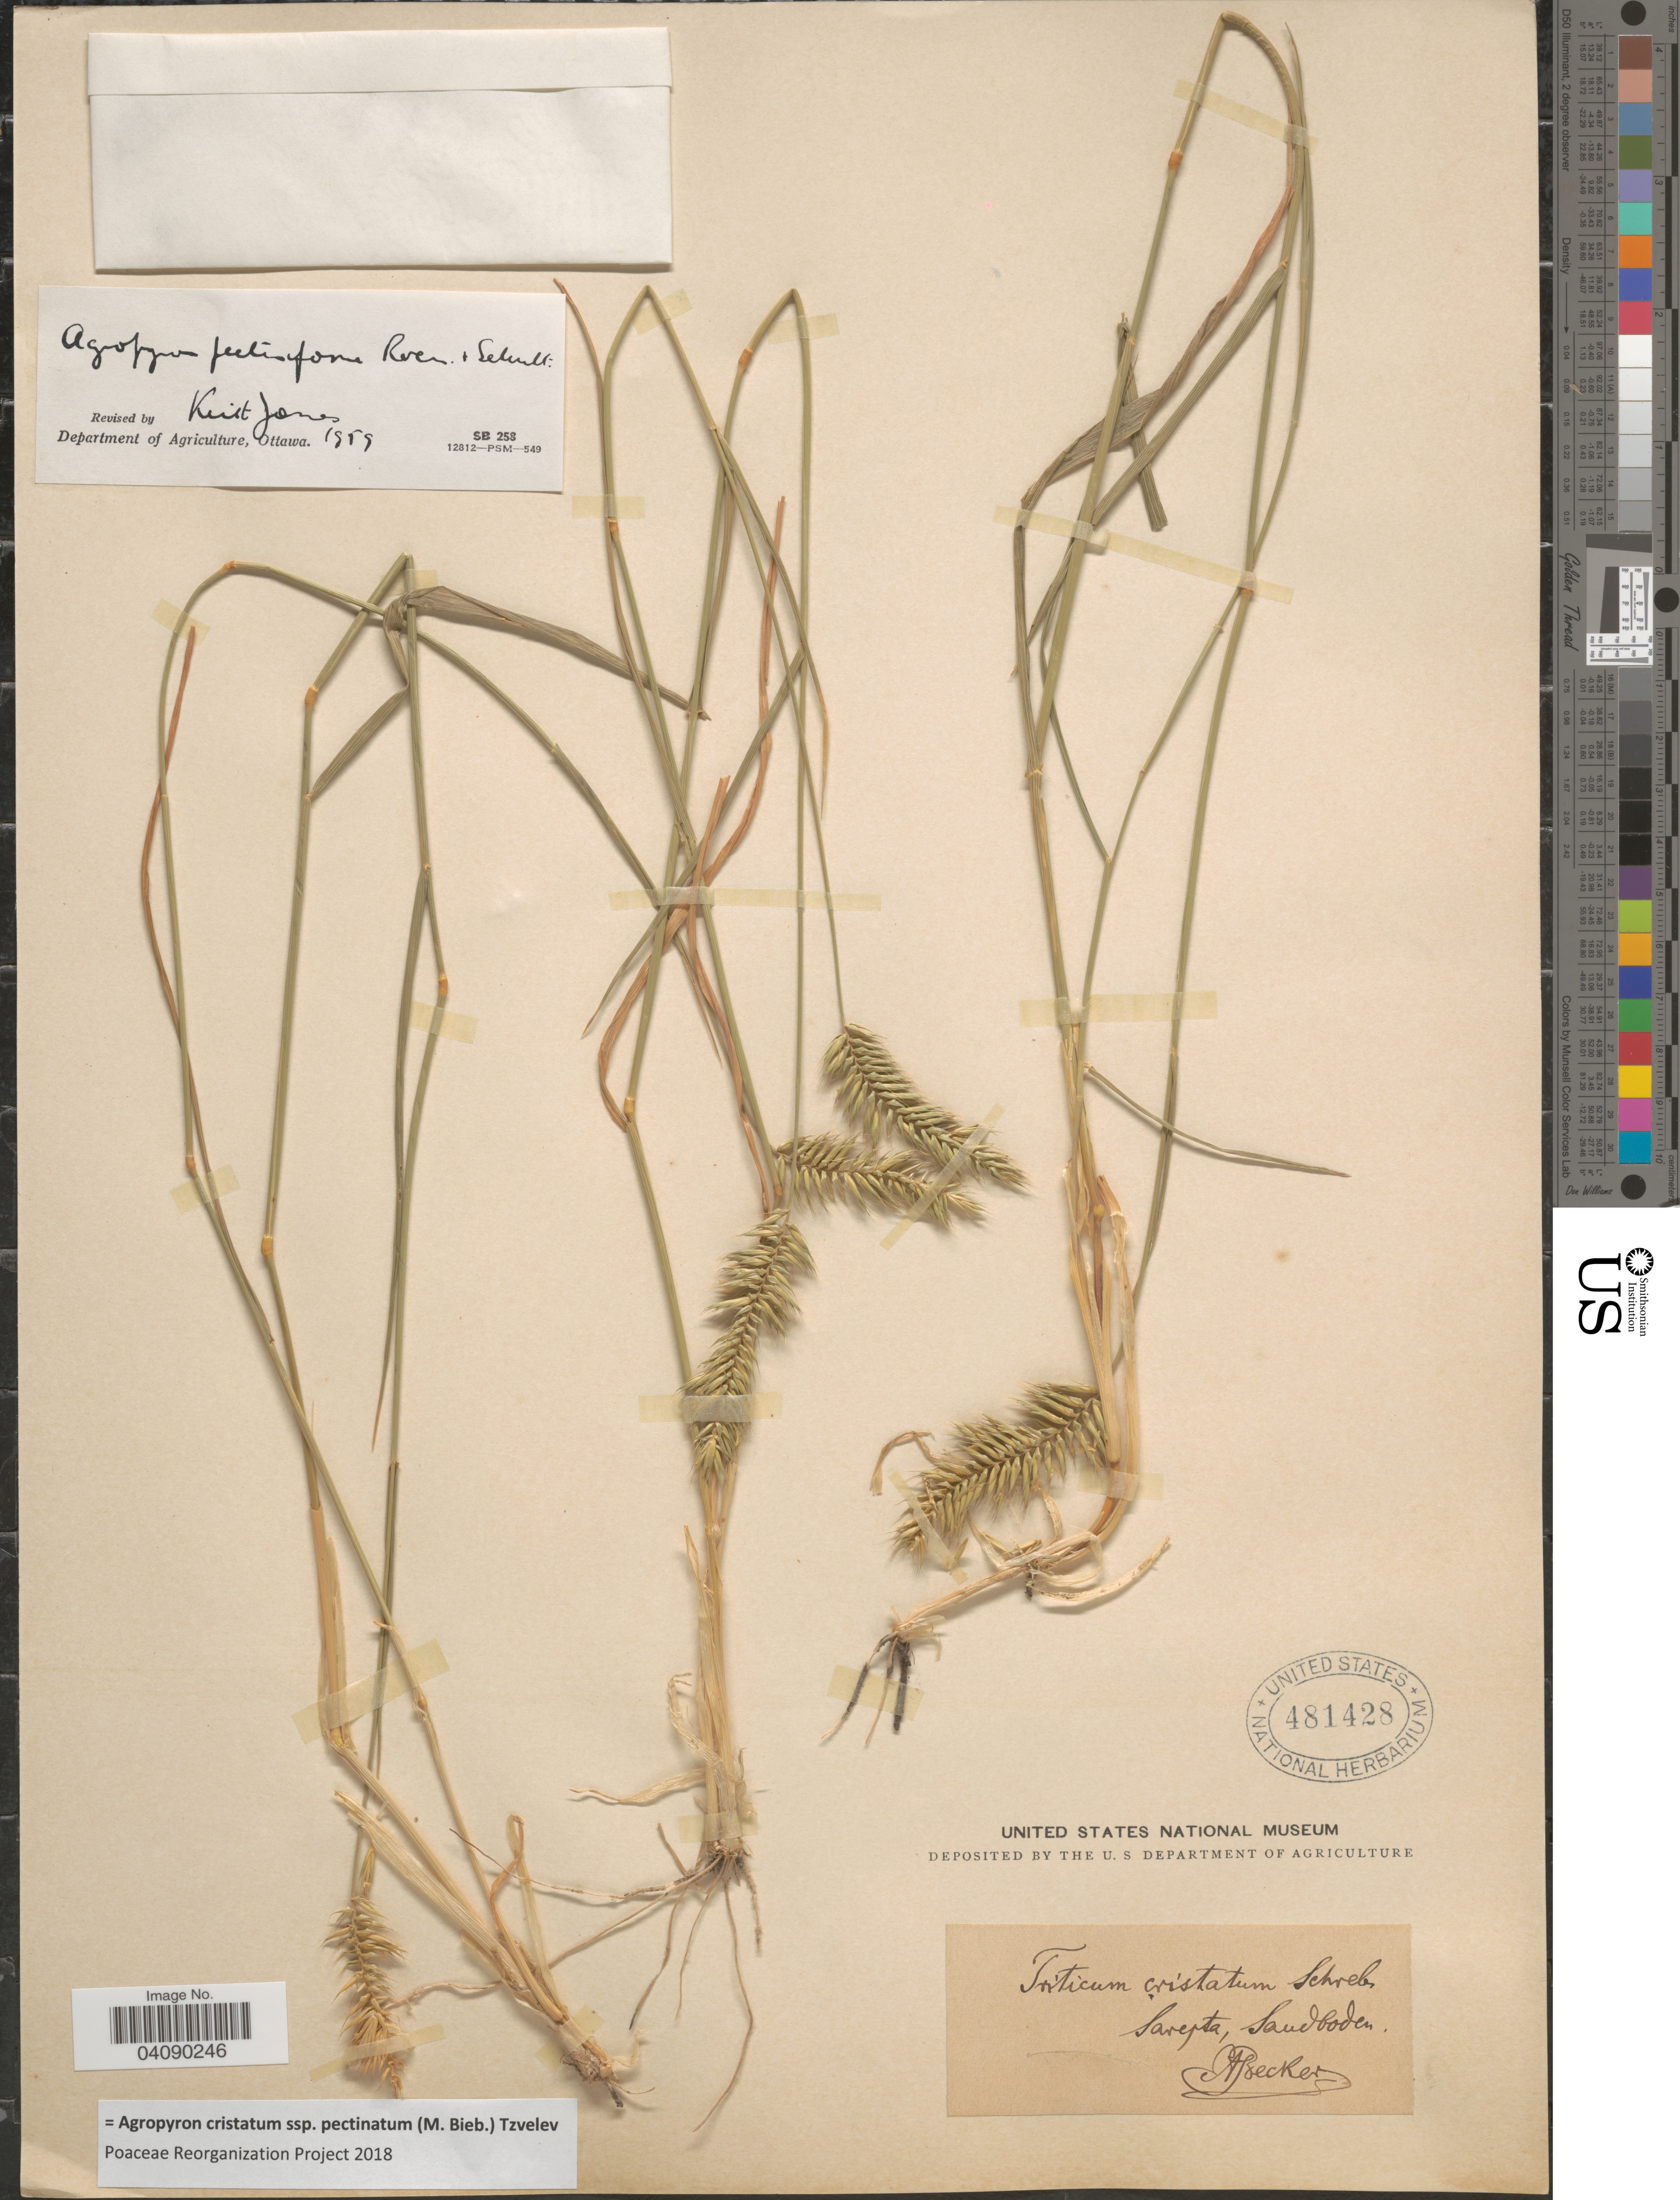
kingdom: Plantae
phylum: Tracheophyta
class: Liliopsida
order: Poales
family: Poaceae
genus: Agropyron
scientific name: Agropyron cristatum subsp. pectinatum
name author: (M. Bieb.) Tzvelev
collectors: A. Becker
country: Russian Federation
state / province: Volgograd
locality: Sarepta, Sandboden.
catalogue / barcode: US 481428